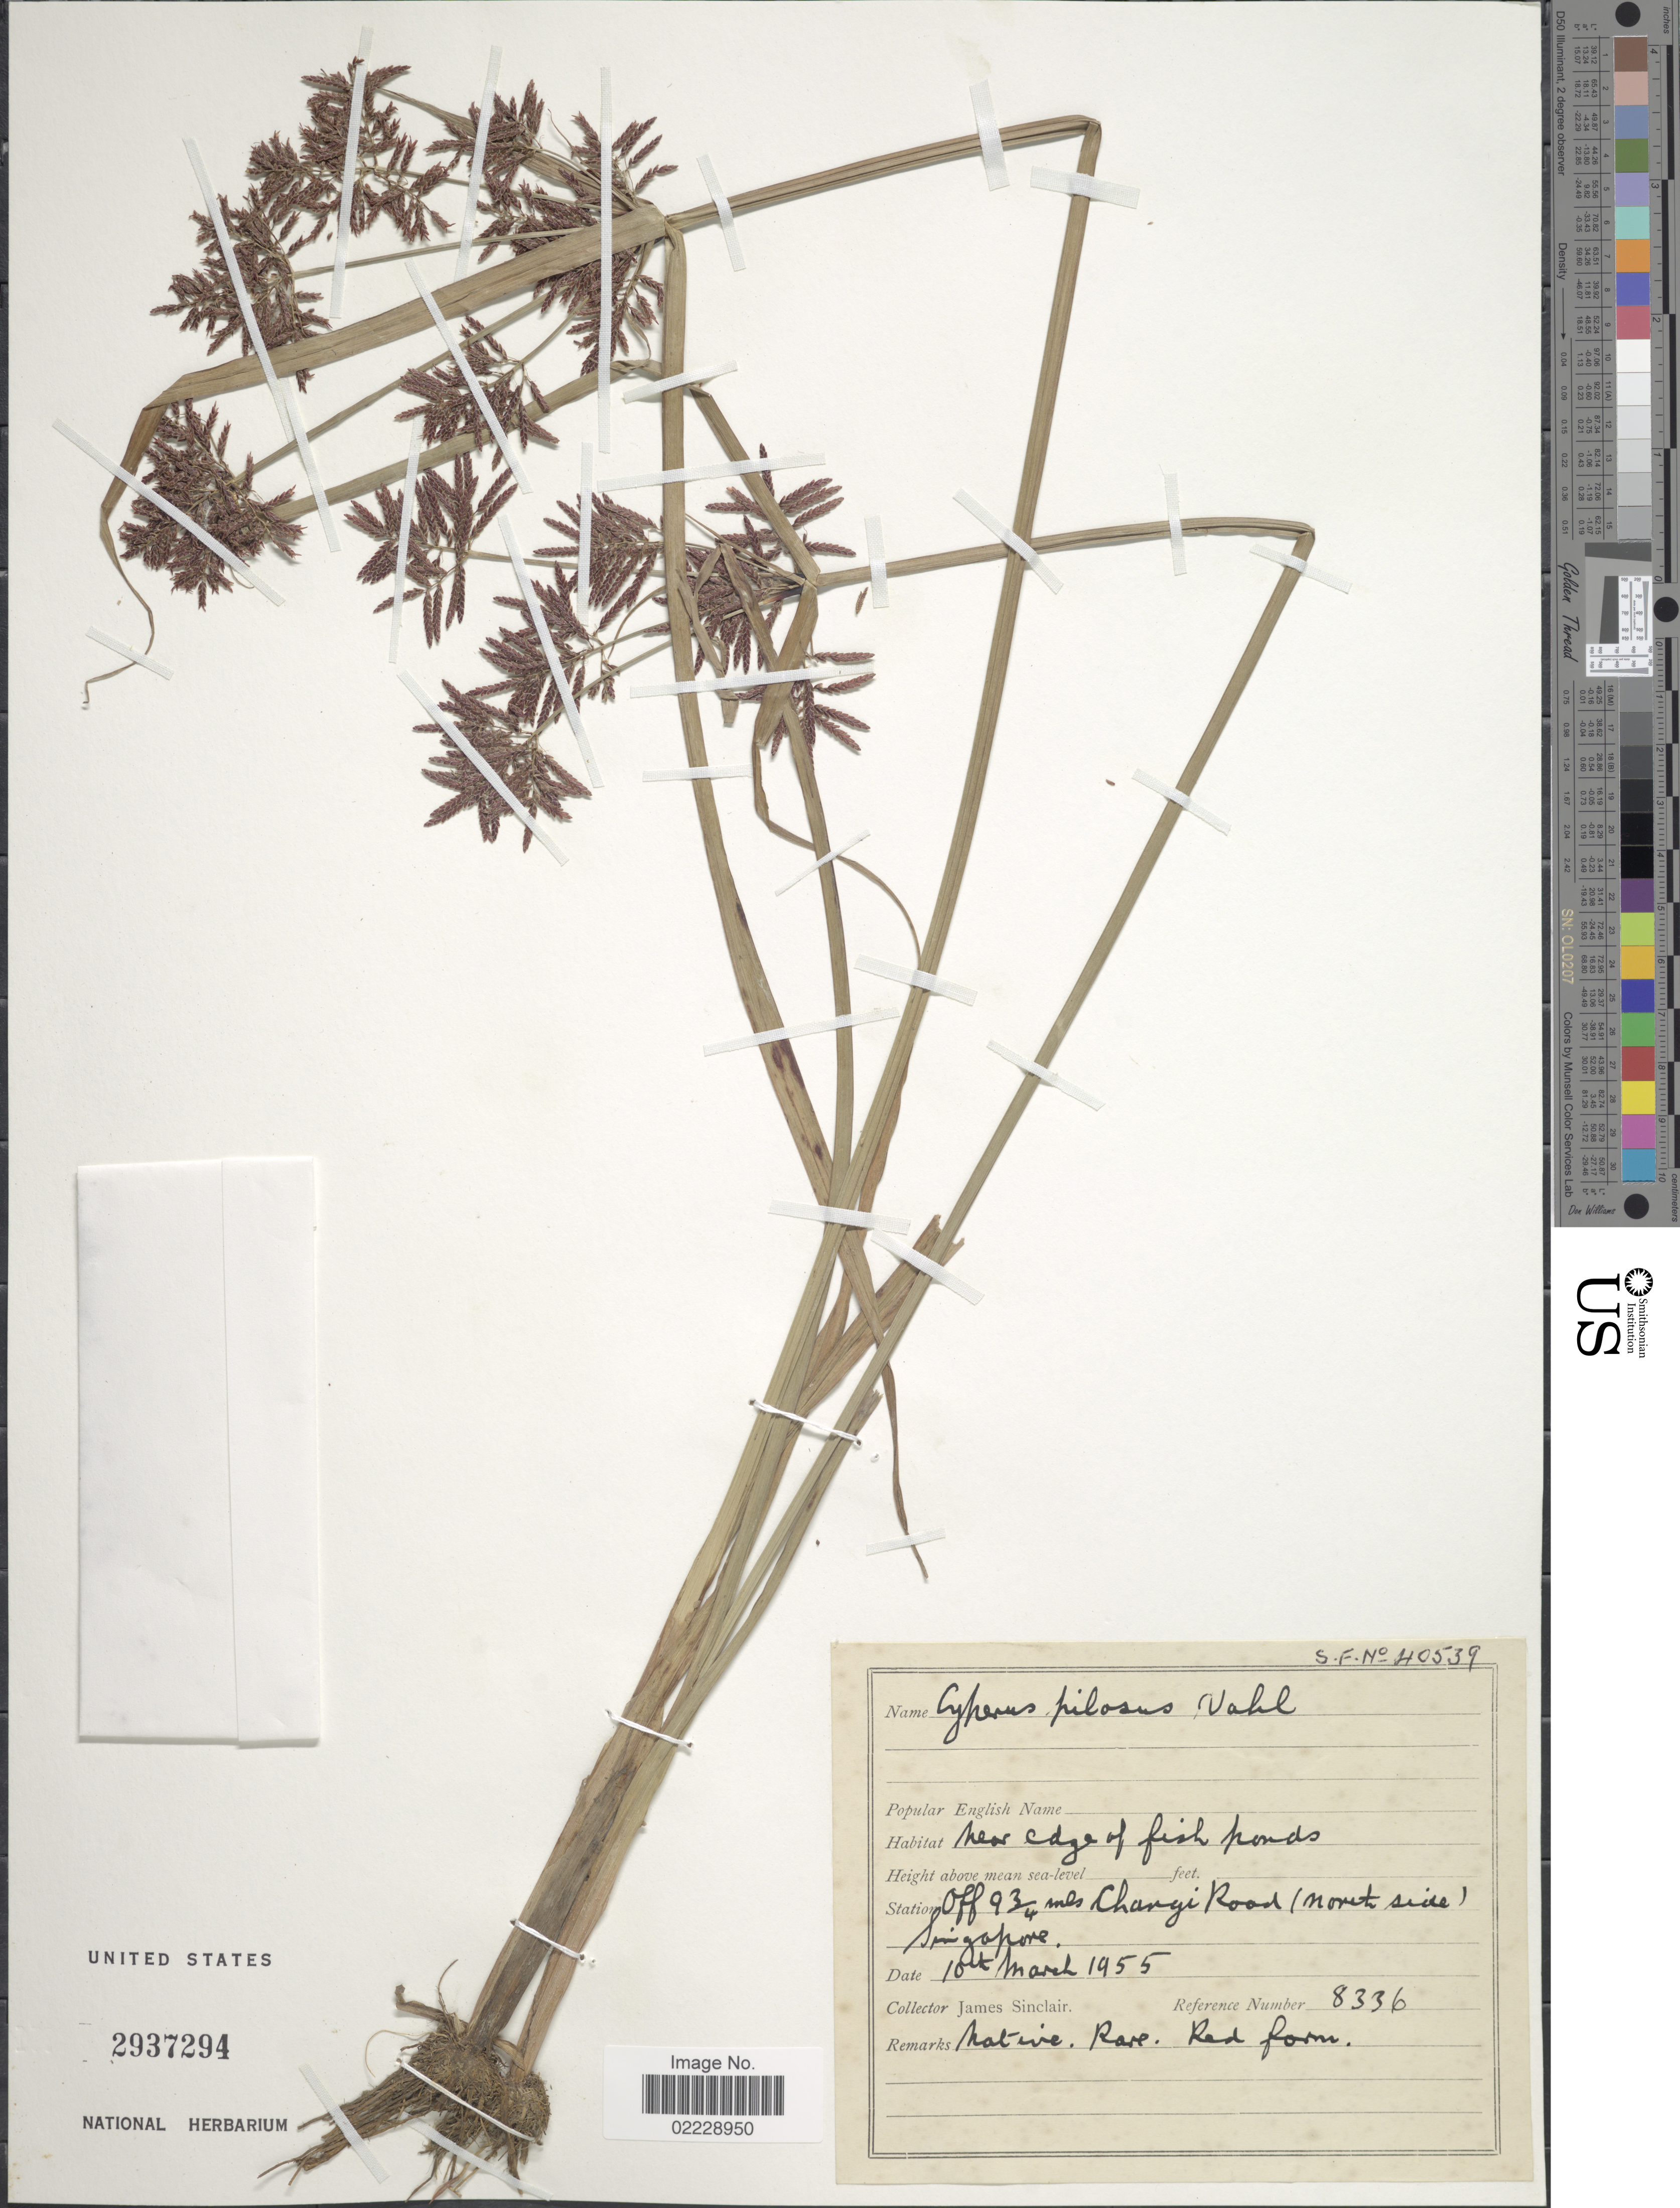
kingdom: Plantae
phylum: Tracheophyta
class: Liliopsida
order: Poales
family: Cyperaceae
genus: Cyperus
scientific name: Cyperus pilosus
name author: Vahl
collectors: J. Sinclair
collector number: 8336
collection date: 1955-03-10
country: Singapore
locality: Off 9 3/4 mls Chargi Road (north side) Singapore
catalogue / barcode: US 2937294